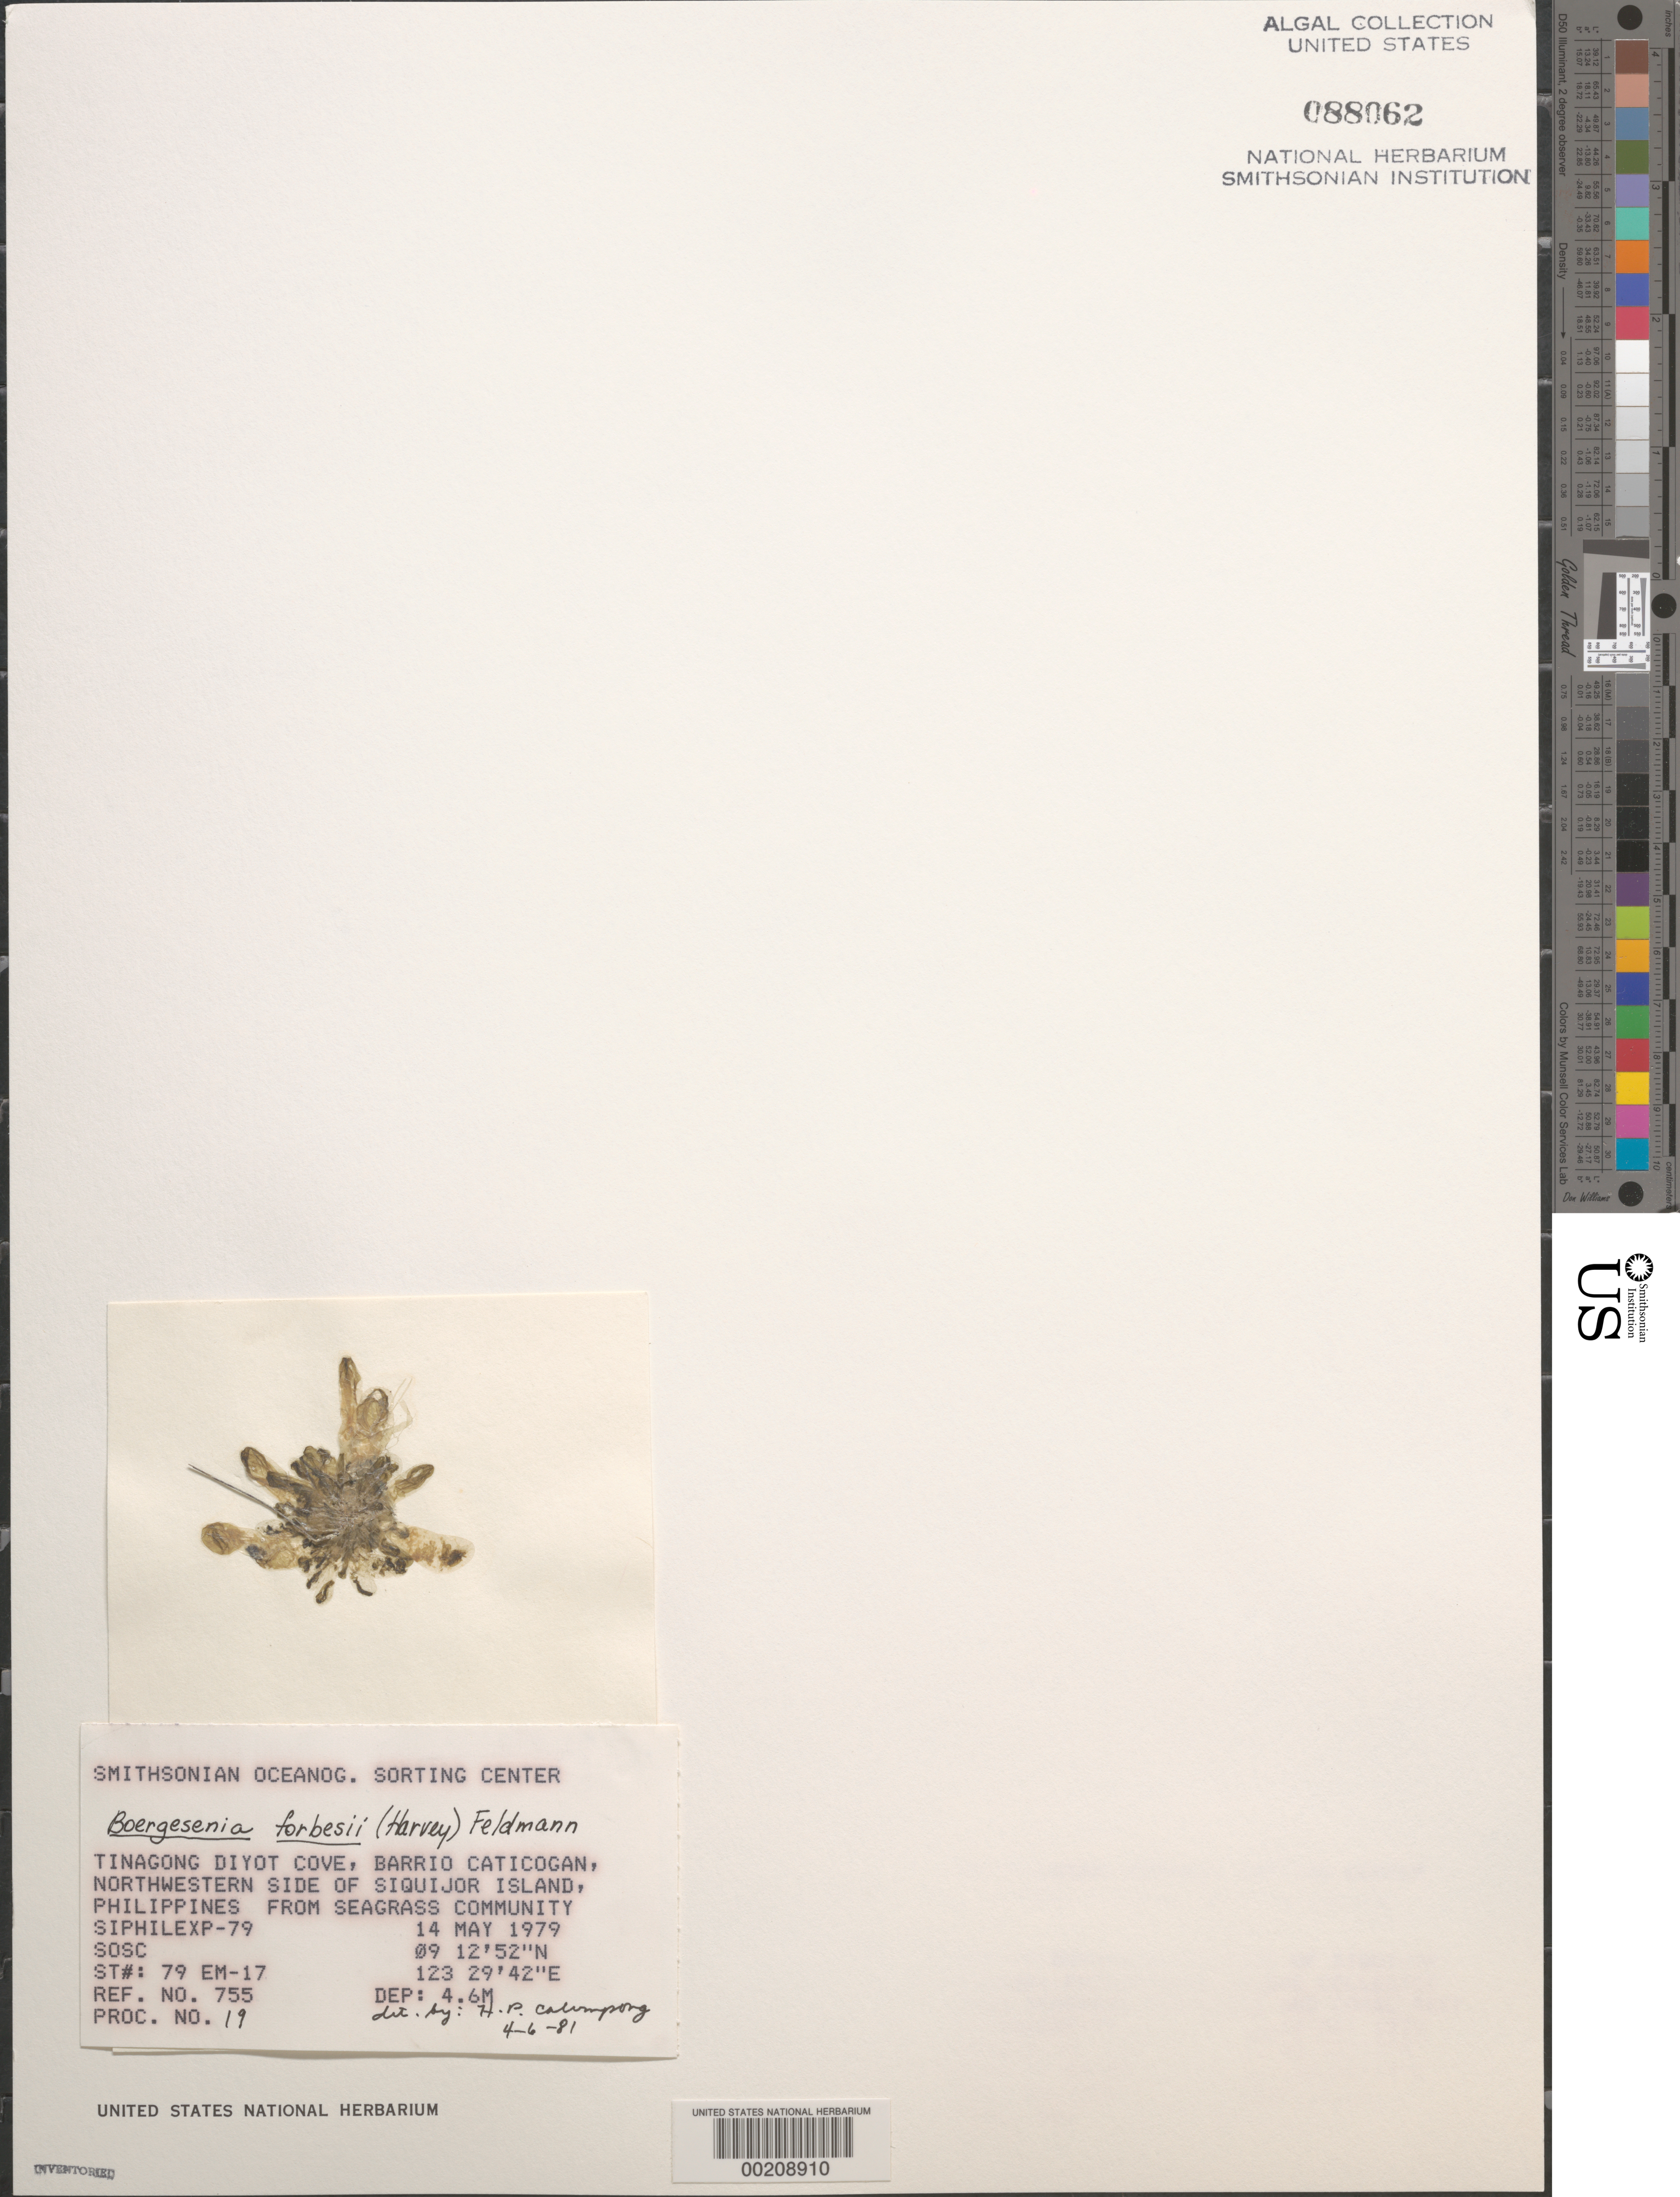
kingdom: Plantae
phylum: Chlorophyta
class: Ulvophyceae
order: Siphonocladales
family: Siphonocladaceae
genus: Boergesenia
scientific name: Boergesenia forbesii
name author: (Feldmann) Harv.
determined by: Calumpong, H. P.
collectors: SOSC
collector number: Station 79 Em-17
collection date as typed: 14 May 1979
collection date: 1979-05-14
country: Philippines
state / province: Central Visayas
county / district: Siquijor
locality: Visayan, Siquijor island, barrio caticogan, tinagong diyot cove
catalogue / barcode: US 88062